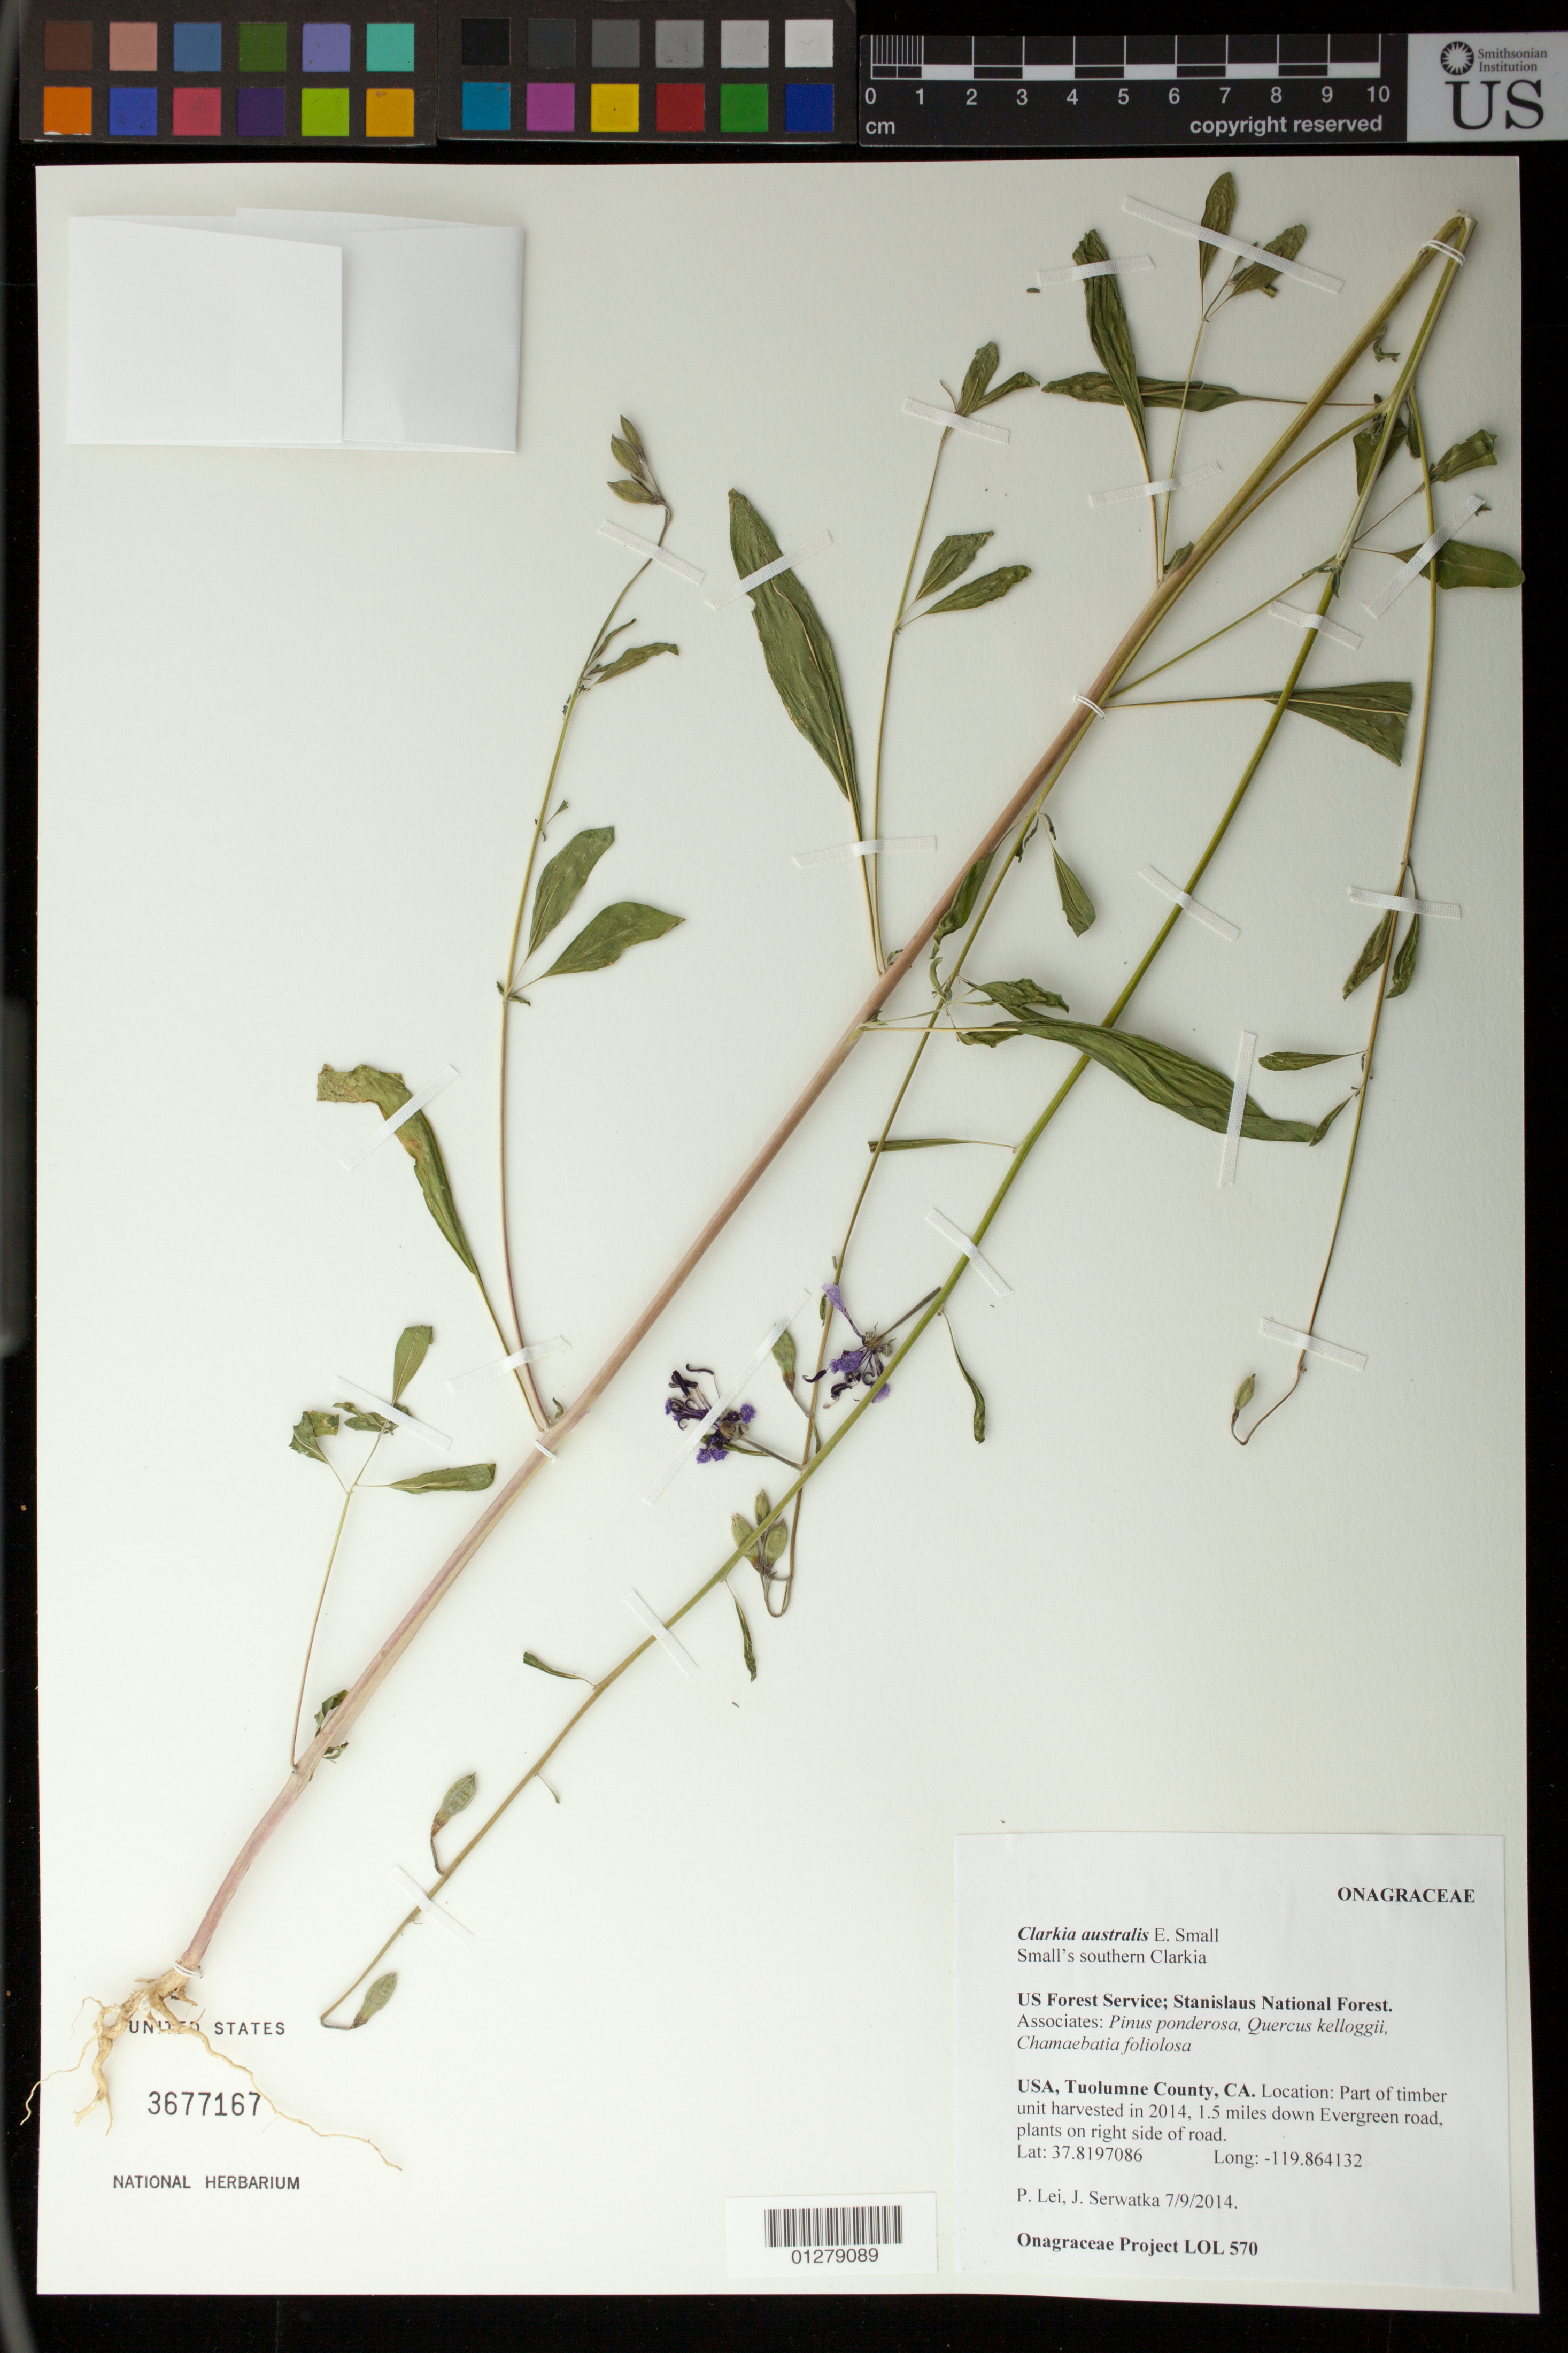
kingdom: Plantae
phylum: Tracheophyta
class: Magnoliopsida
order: Myrtales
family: Onagraceae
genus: Clarkia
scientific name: Clarkia australis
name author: Small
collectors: P. Lei & J. Serwatka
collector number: LOL 570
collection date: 2014-07-09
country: United States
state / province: California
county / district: Tuolumne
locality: Part of timber unit harvested in 2014, 1.5 miles down Evergreen road, plants on right side of road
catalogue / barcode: US 3677167